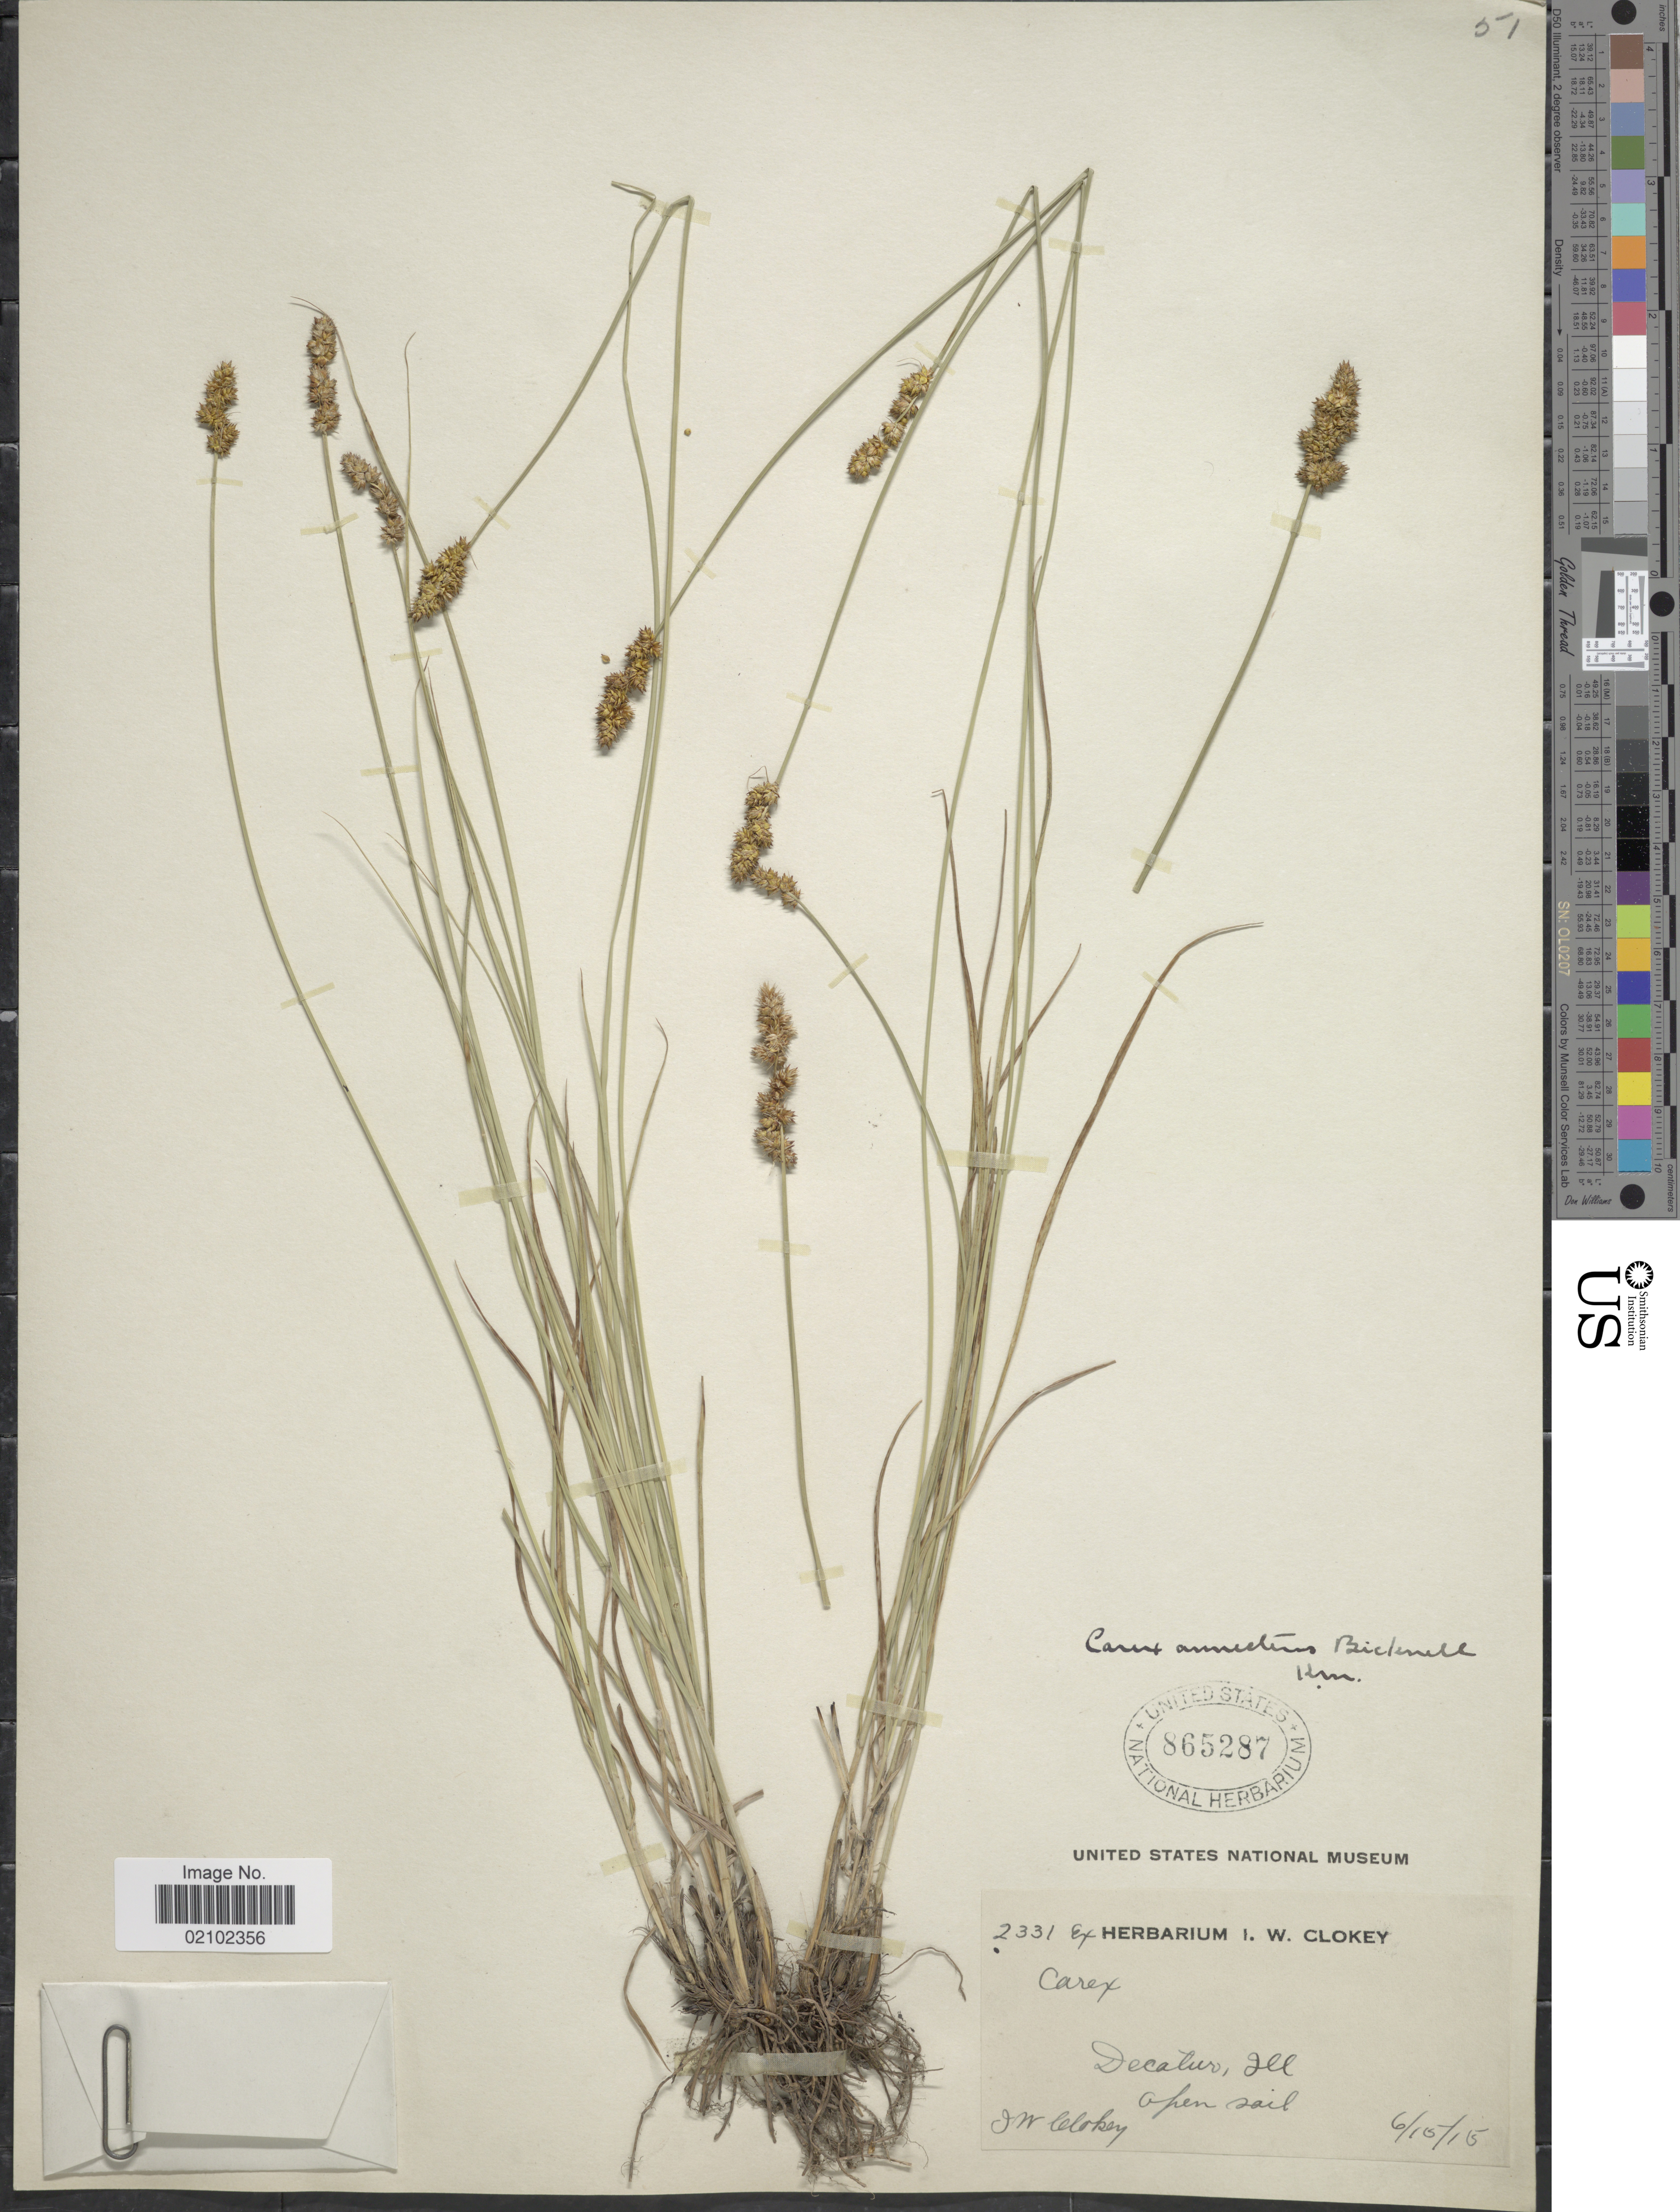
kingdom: Plantae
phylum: Tracheophyta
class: Liliopsida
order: Poales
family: Cyperaceae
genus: Carex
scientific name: Carex annectens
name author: (E.P. Bicknell) E.P. Bicknell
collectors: I. W. Clokey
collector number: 2331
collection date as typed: Transcribed d/m/y: 15/6/15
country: United States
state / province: Illinois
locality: Decatier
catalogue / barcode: US 865287